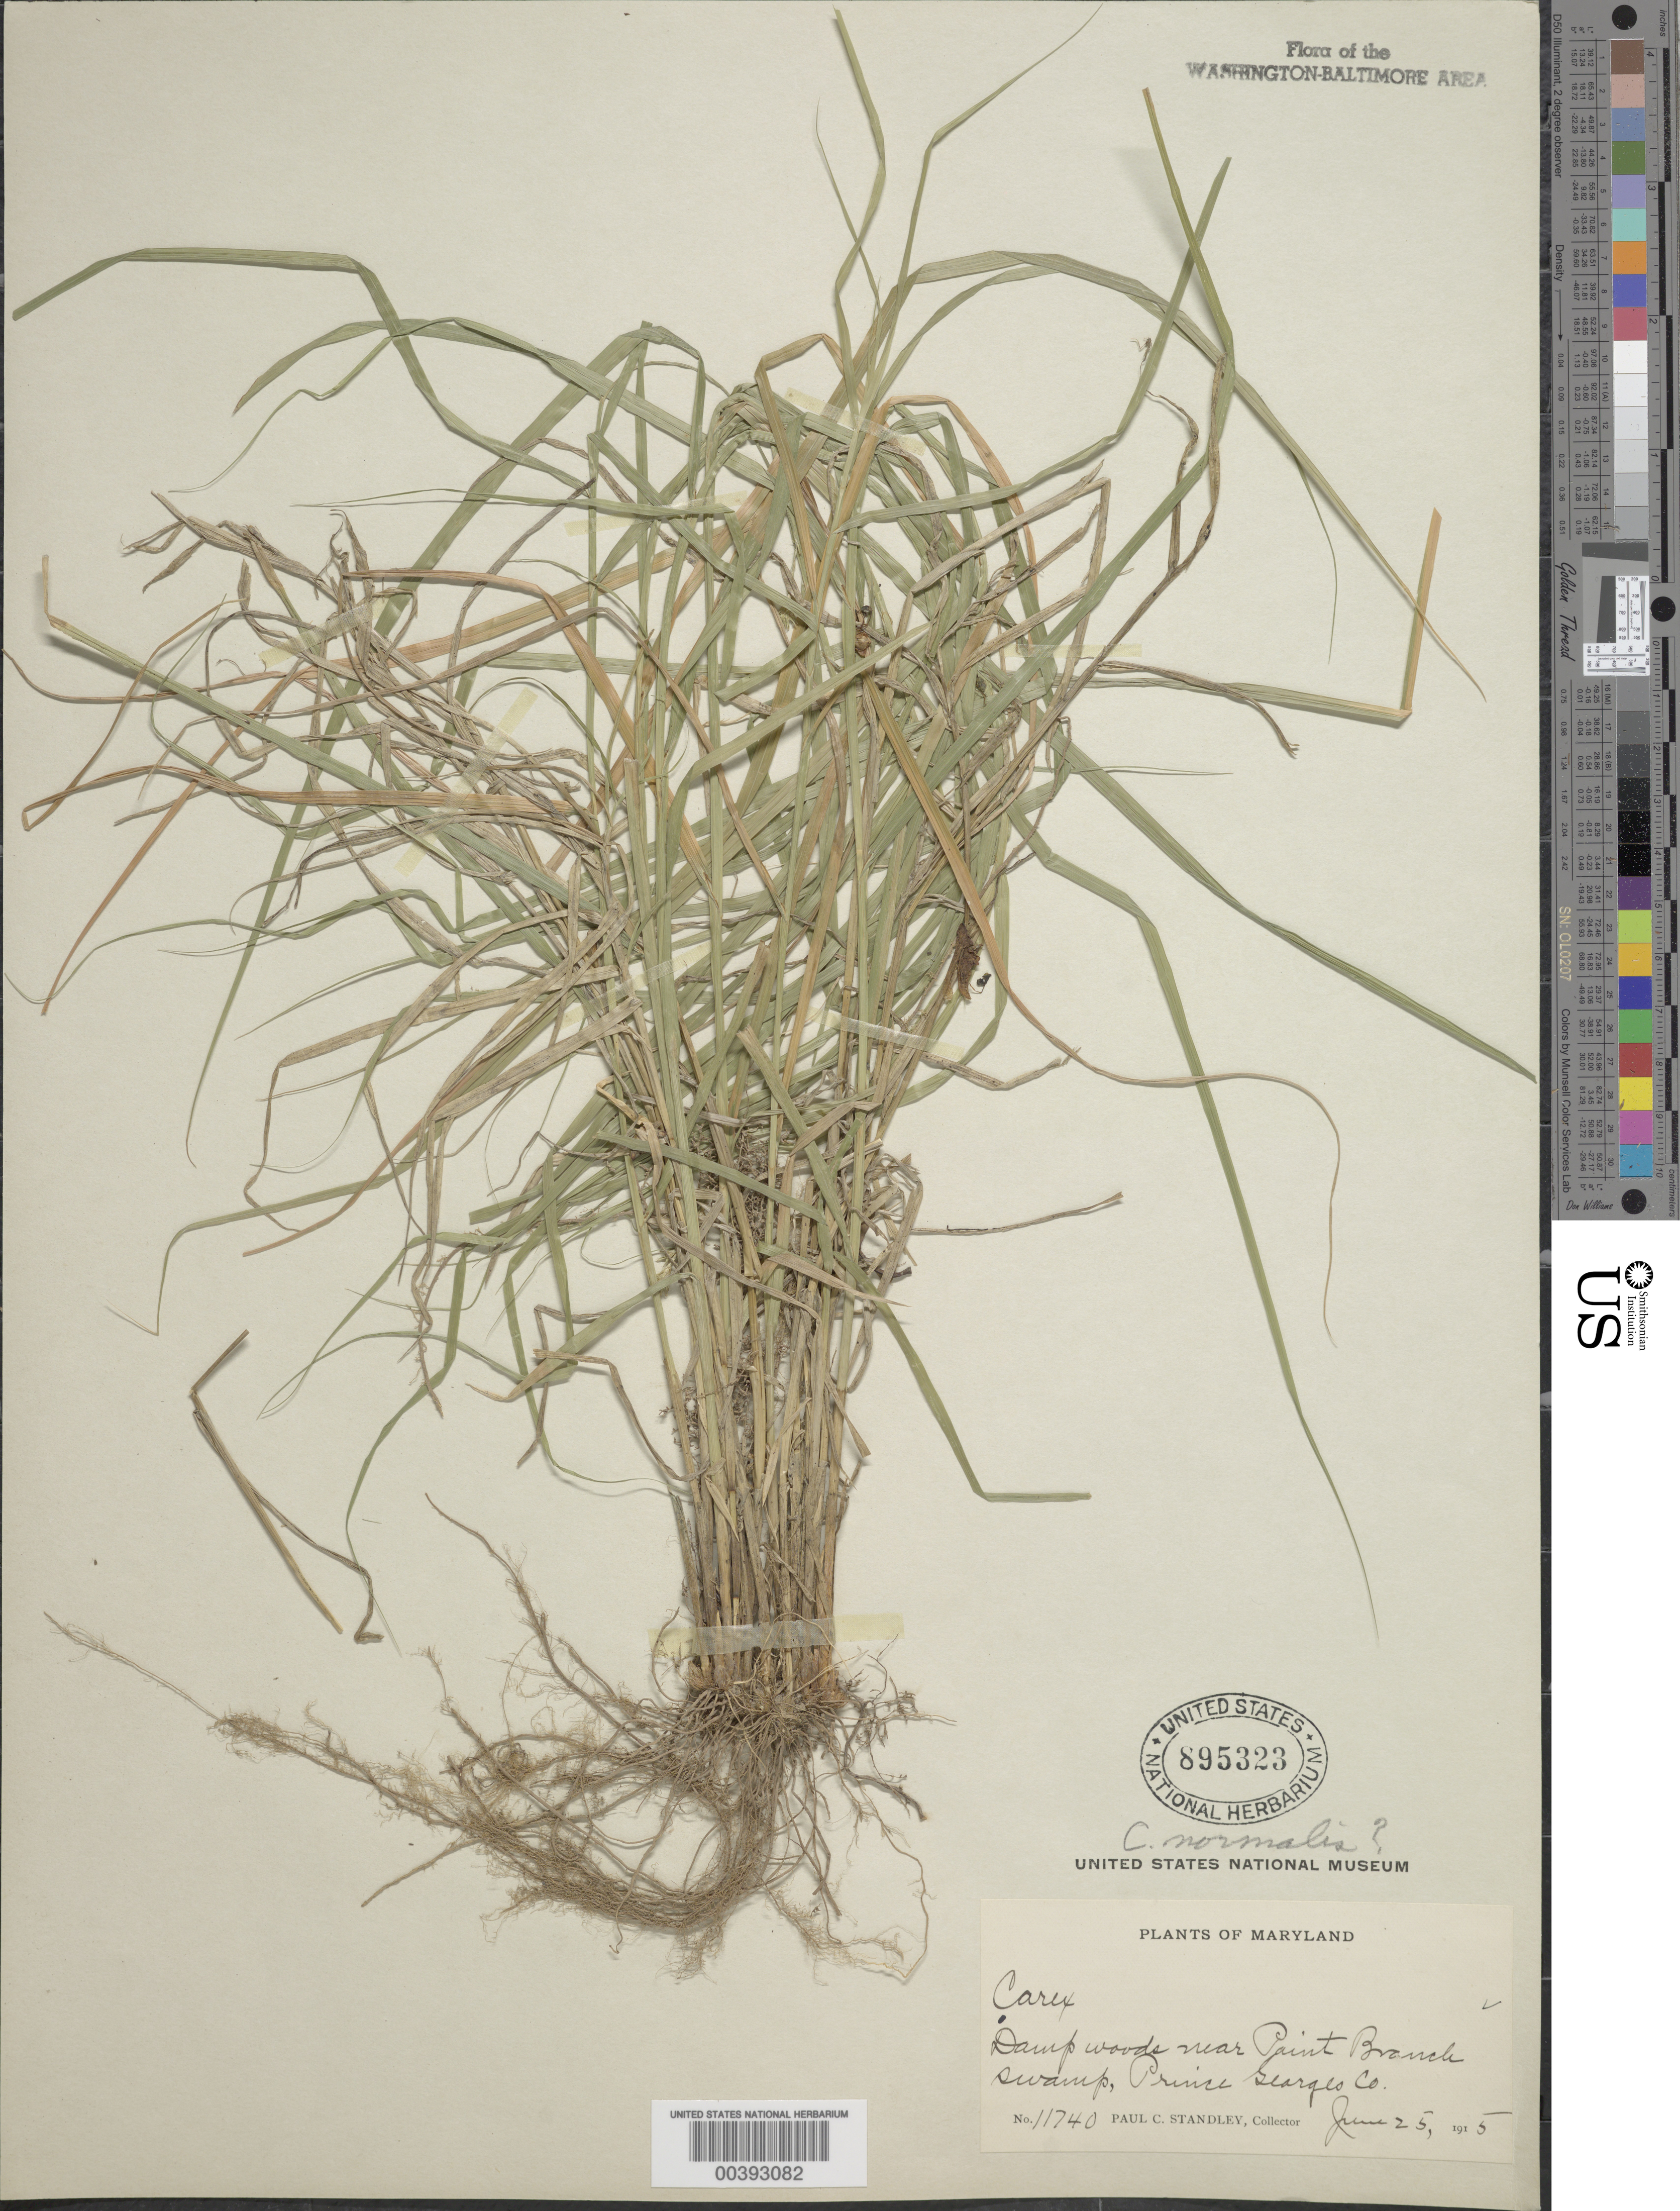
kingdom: Plantae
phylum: Tracheophyta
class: Liliopsida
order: Poales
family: Cyperaceae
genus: Carex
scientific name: Carex normalis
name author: Mack.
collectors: P. C. Standley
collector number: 11740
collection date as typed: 25 Jun 1915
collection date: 1915-06-25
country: United States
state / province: Maryland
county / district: Prince George's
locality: Paint Branch Swamp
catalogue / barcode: US 895323